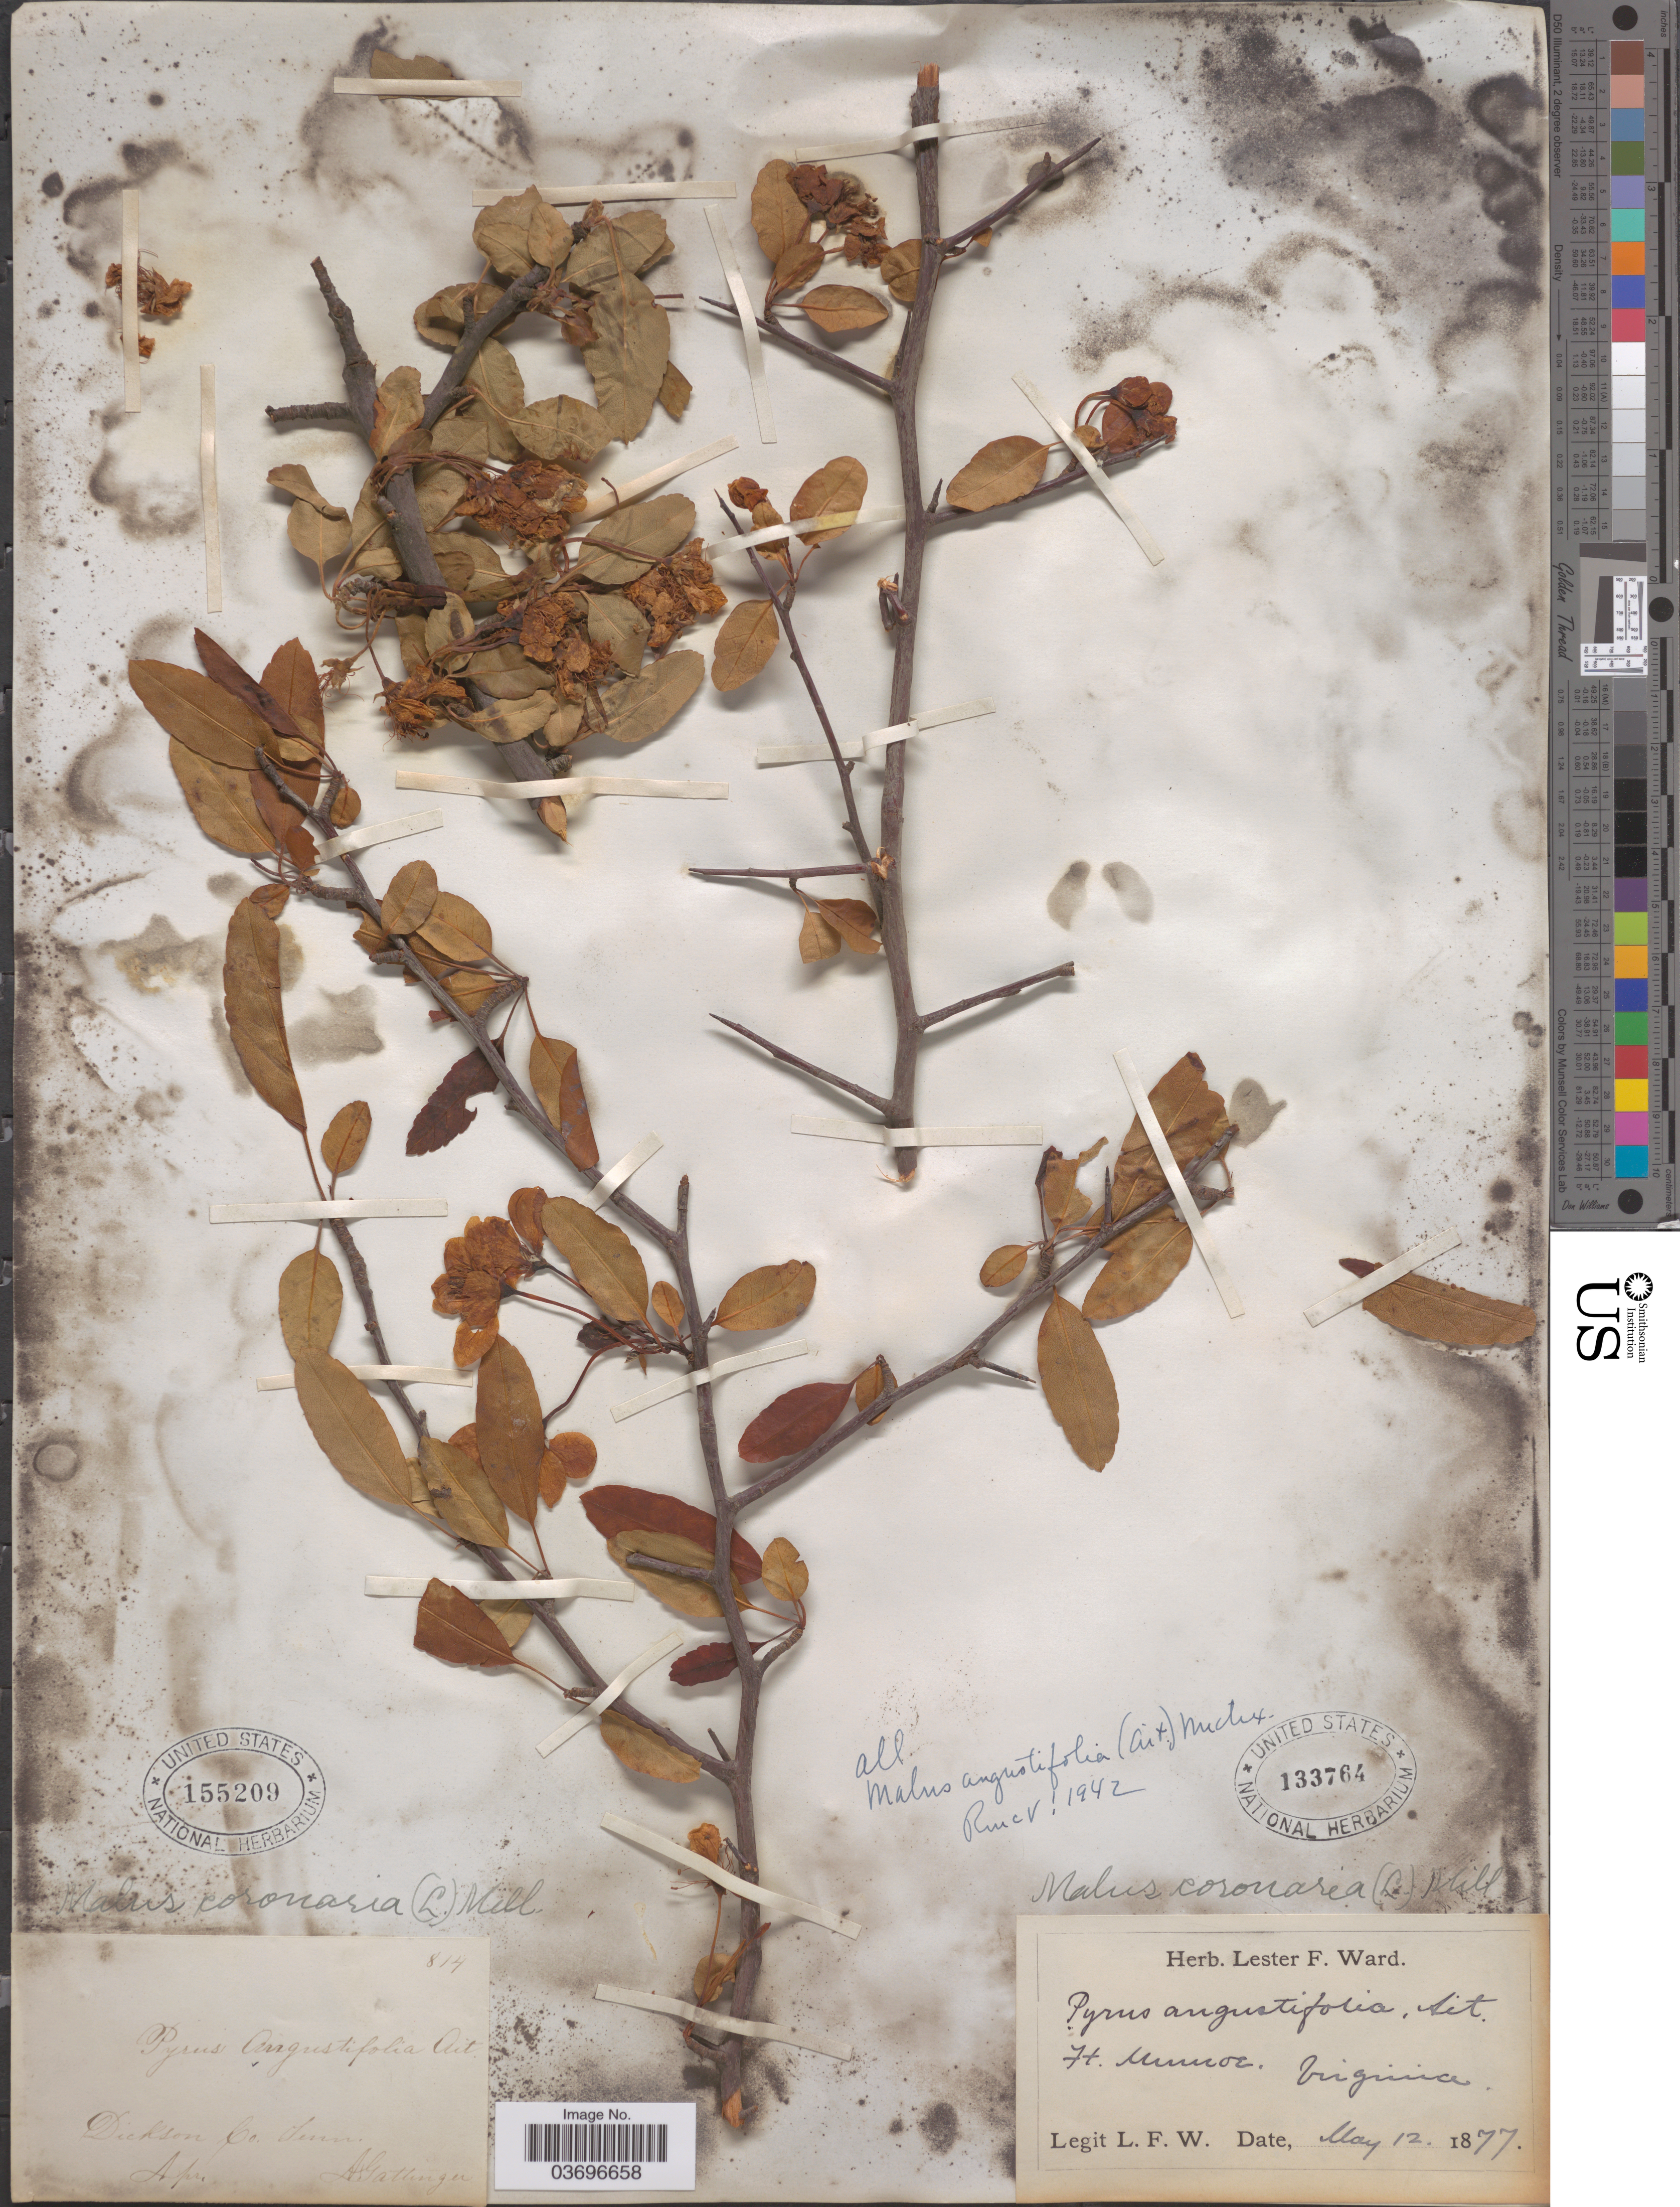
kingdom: Plantae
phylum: Tracheophyta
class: Magnoliopsida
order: Rosales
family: Rosaceae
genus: Malus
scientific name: Malus angustifolia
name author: (Aiton) Michx.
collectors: L. F. Ward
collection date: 1877-05-12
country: United States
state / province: Virginia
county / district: City of Hampton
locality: Ft. Monroe.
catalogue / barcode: US 133764-2